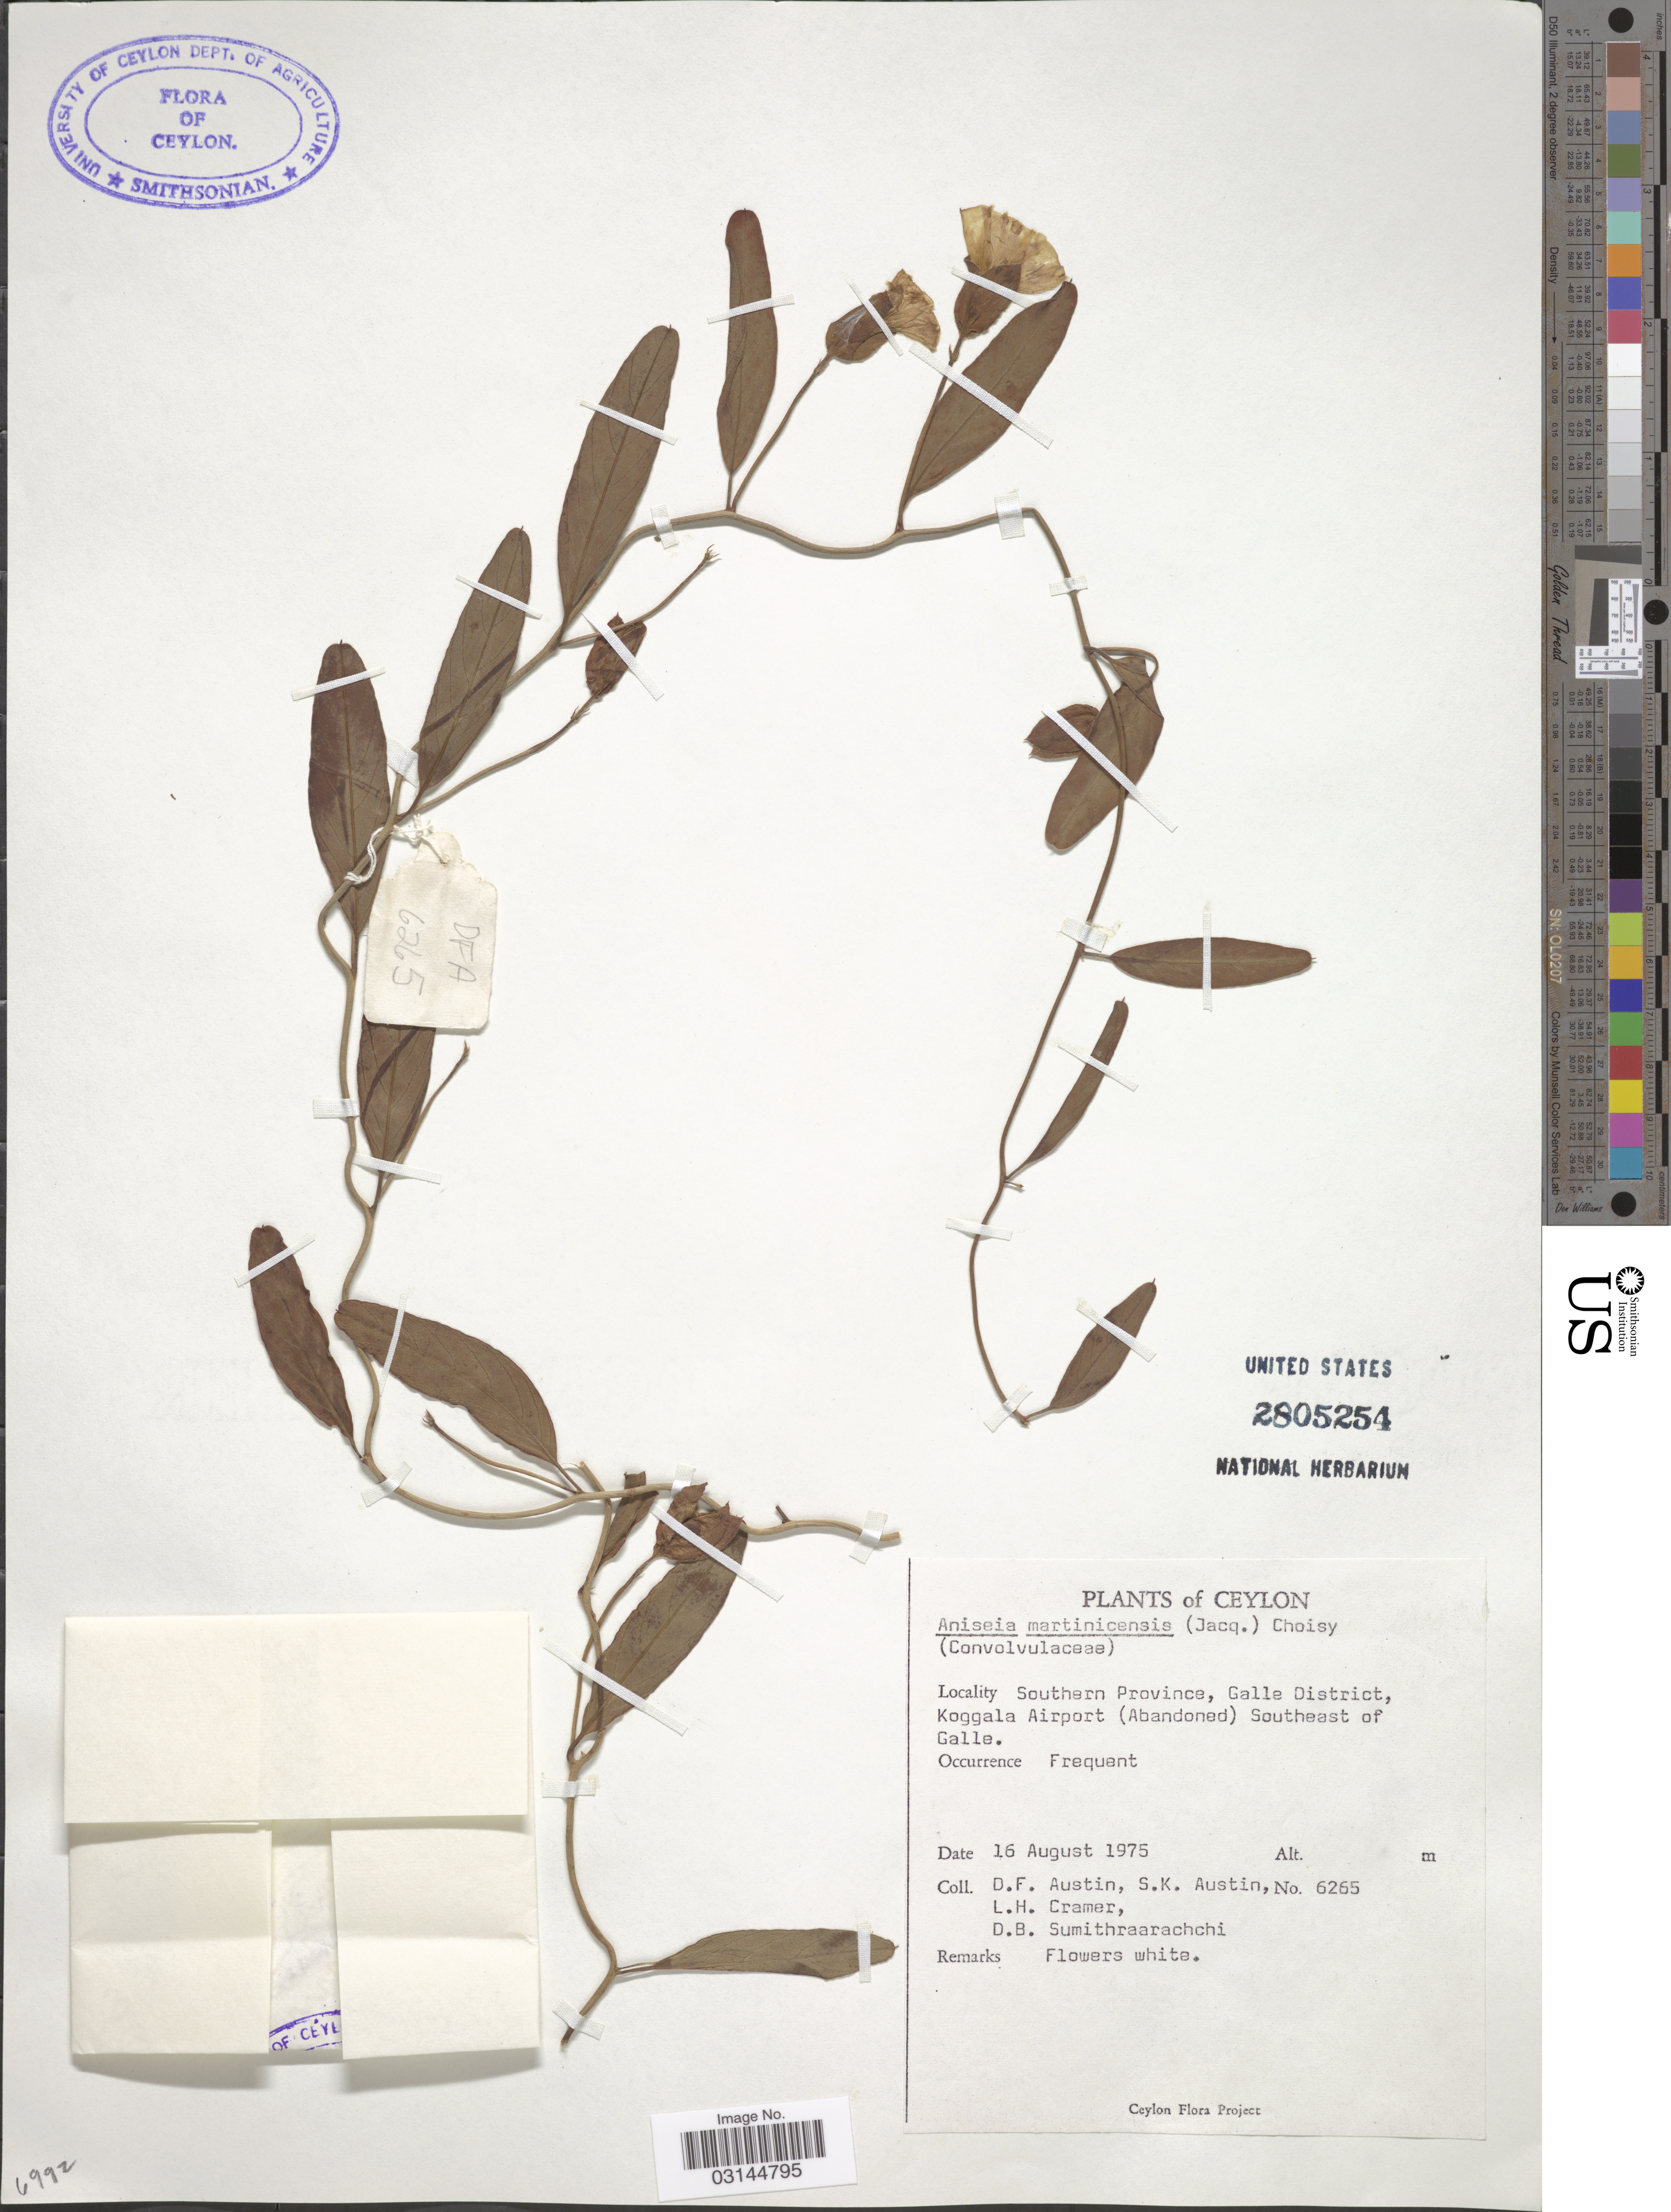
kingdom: Plantae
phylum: Tracheophyta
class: Magnoliopsida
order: Solanales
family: Convolvulaceae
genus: Aniseia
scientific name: Aniseia martinicensis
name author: (Jacq.) Choisy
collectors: D. Austin, S. Austin, L. H. Cramer & D. B. Sumithraarachchi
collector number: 6265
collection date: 1975-08-16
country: Sri Lanka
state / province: Southern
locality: Ceylon, Southern Province, Galle District, Koggala Airport (Abandoned) Southeast of Galle.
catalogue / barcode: US 2805254